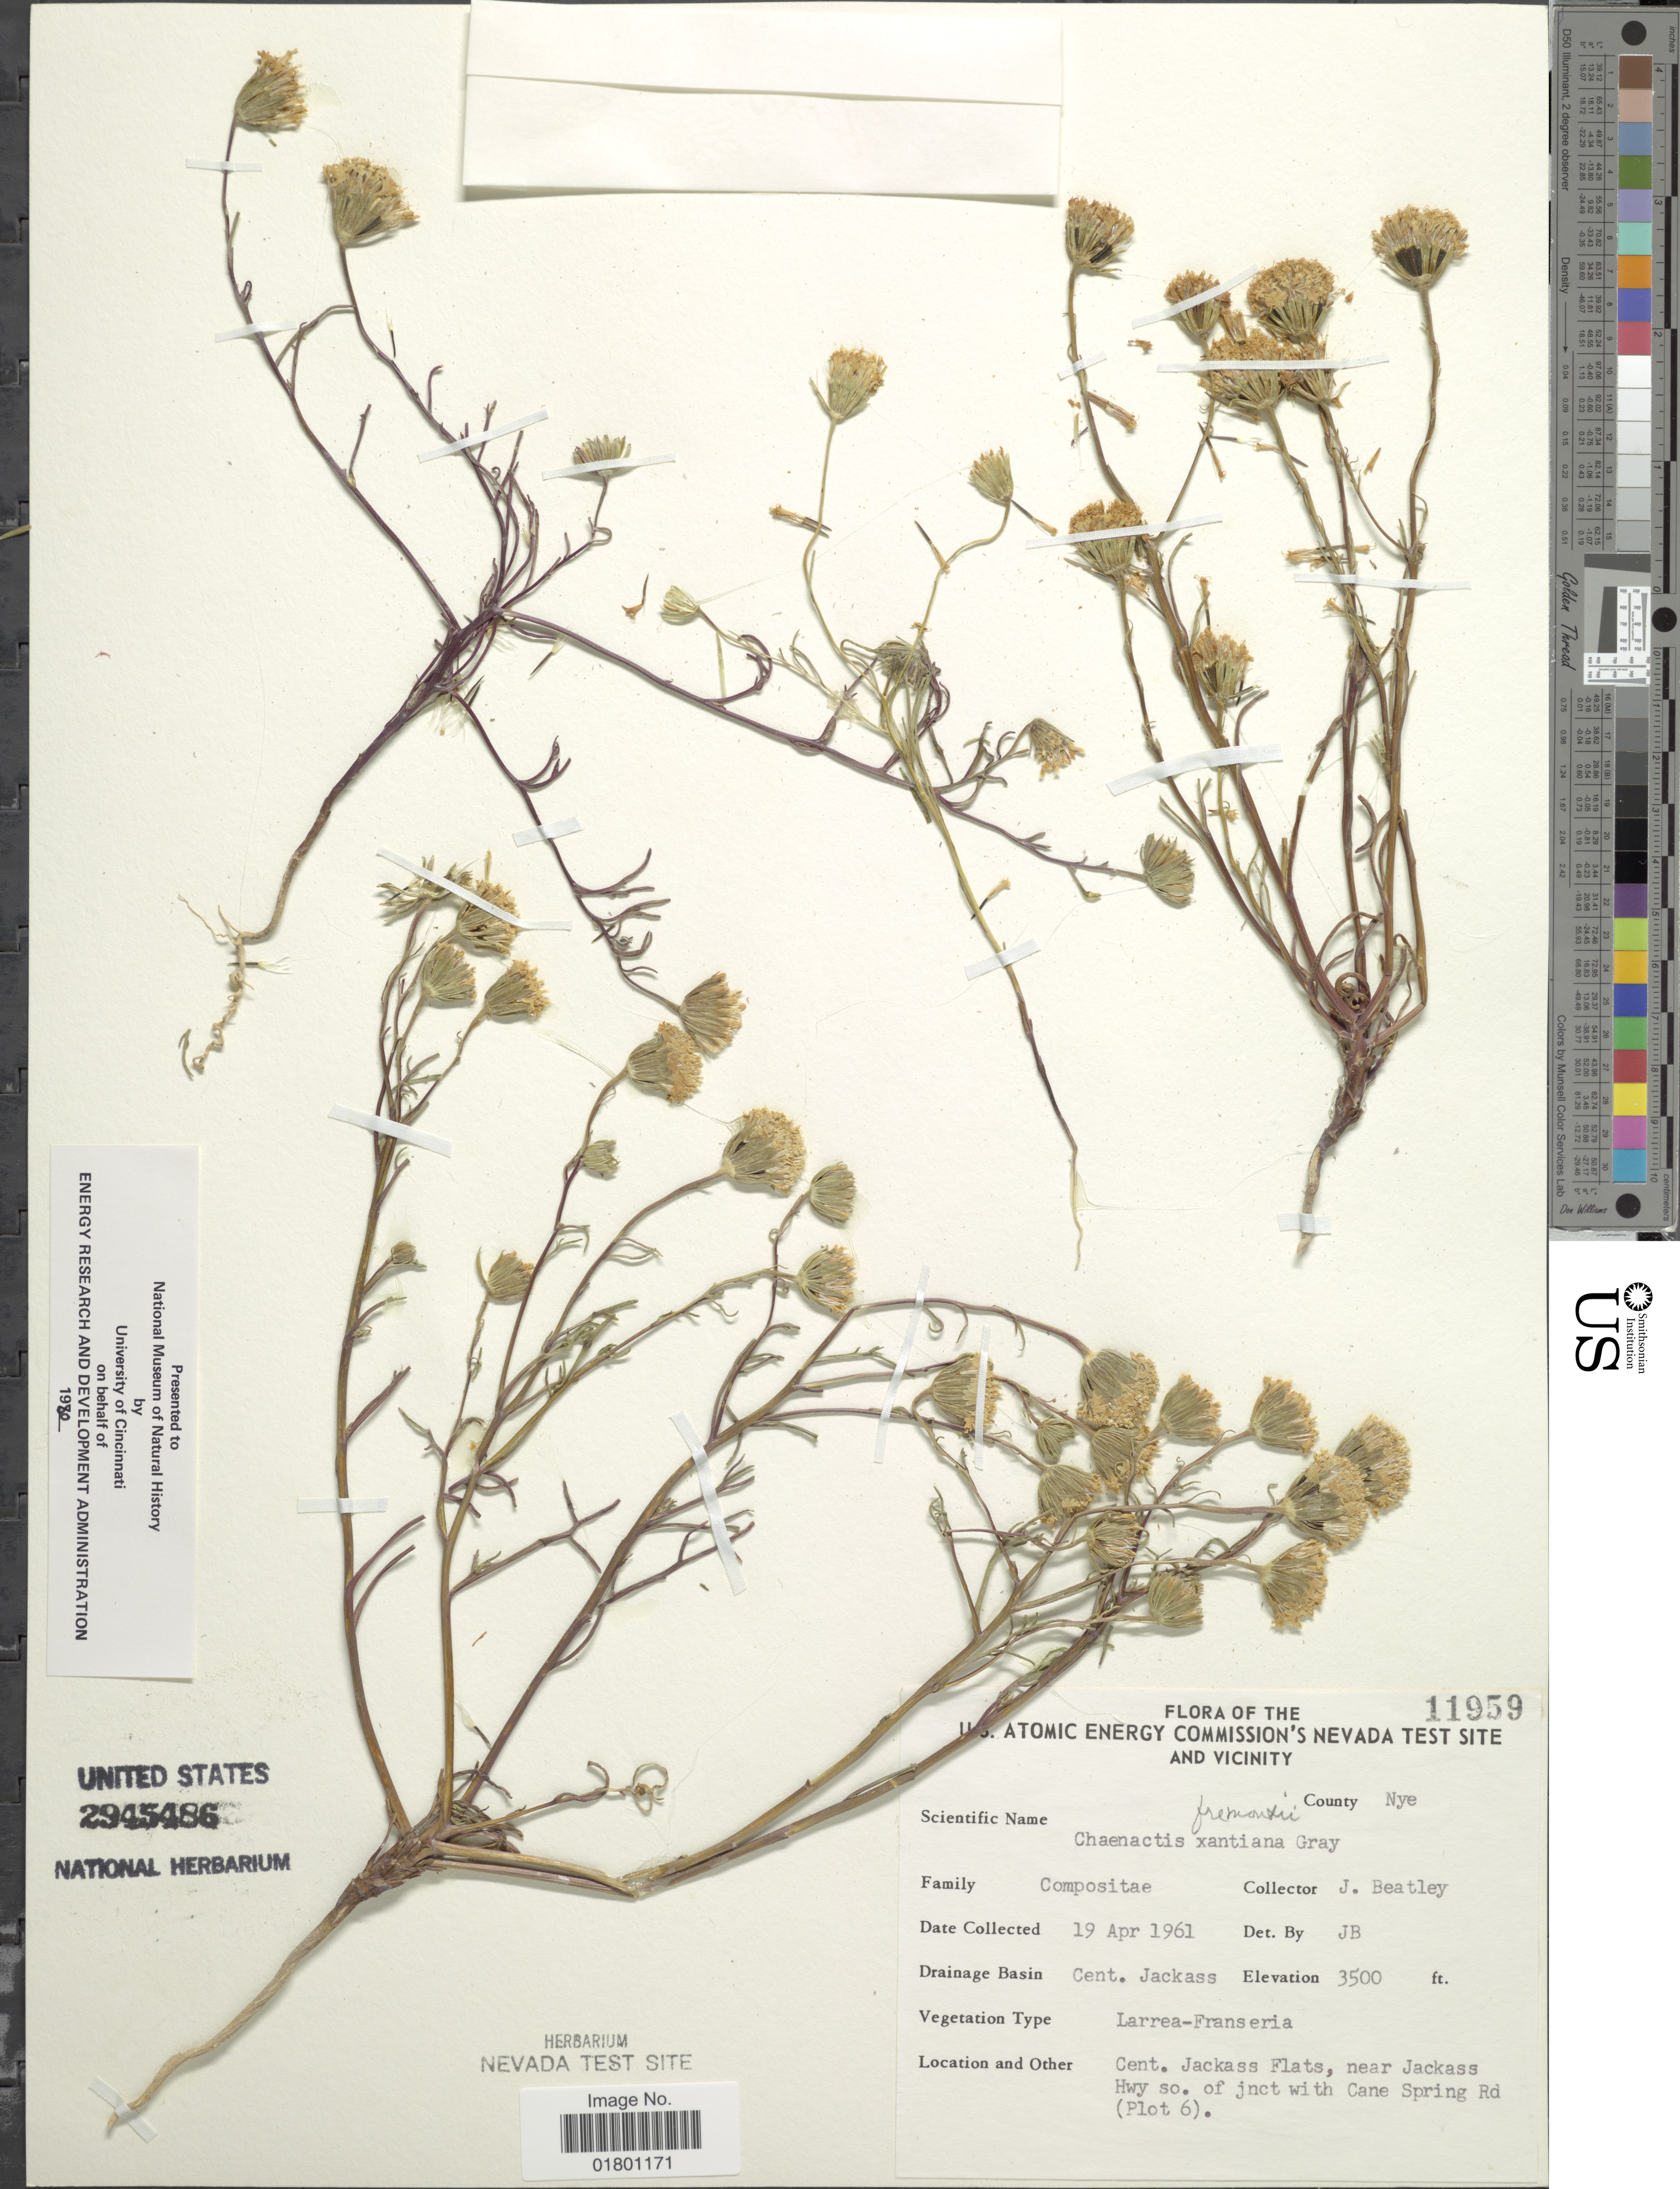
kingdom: Plantae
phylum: Tracheophyta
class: Magnoliopsida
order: Asterales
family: Asteraceae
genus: Chaenactis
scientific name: Chaenactis fremontii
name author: A. Gray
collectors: J. C. Beatley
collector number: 11959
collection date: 1961-04-19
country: United States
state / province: Nevada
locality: U.S. Atomic Energy Commission's Nevada Test Site and Vicinity, County Nye, Cent. Jackass, Cent. Jackass Flats, near Jackass Hwy so. of jnct with Cane Spring Rd (Plot 6)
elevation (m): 1067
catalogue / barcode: US 2945486